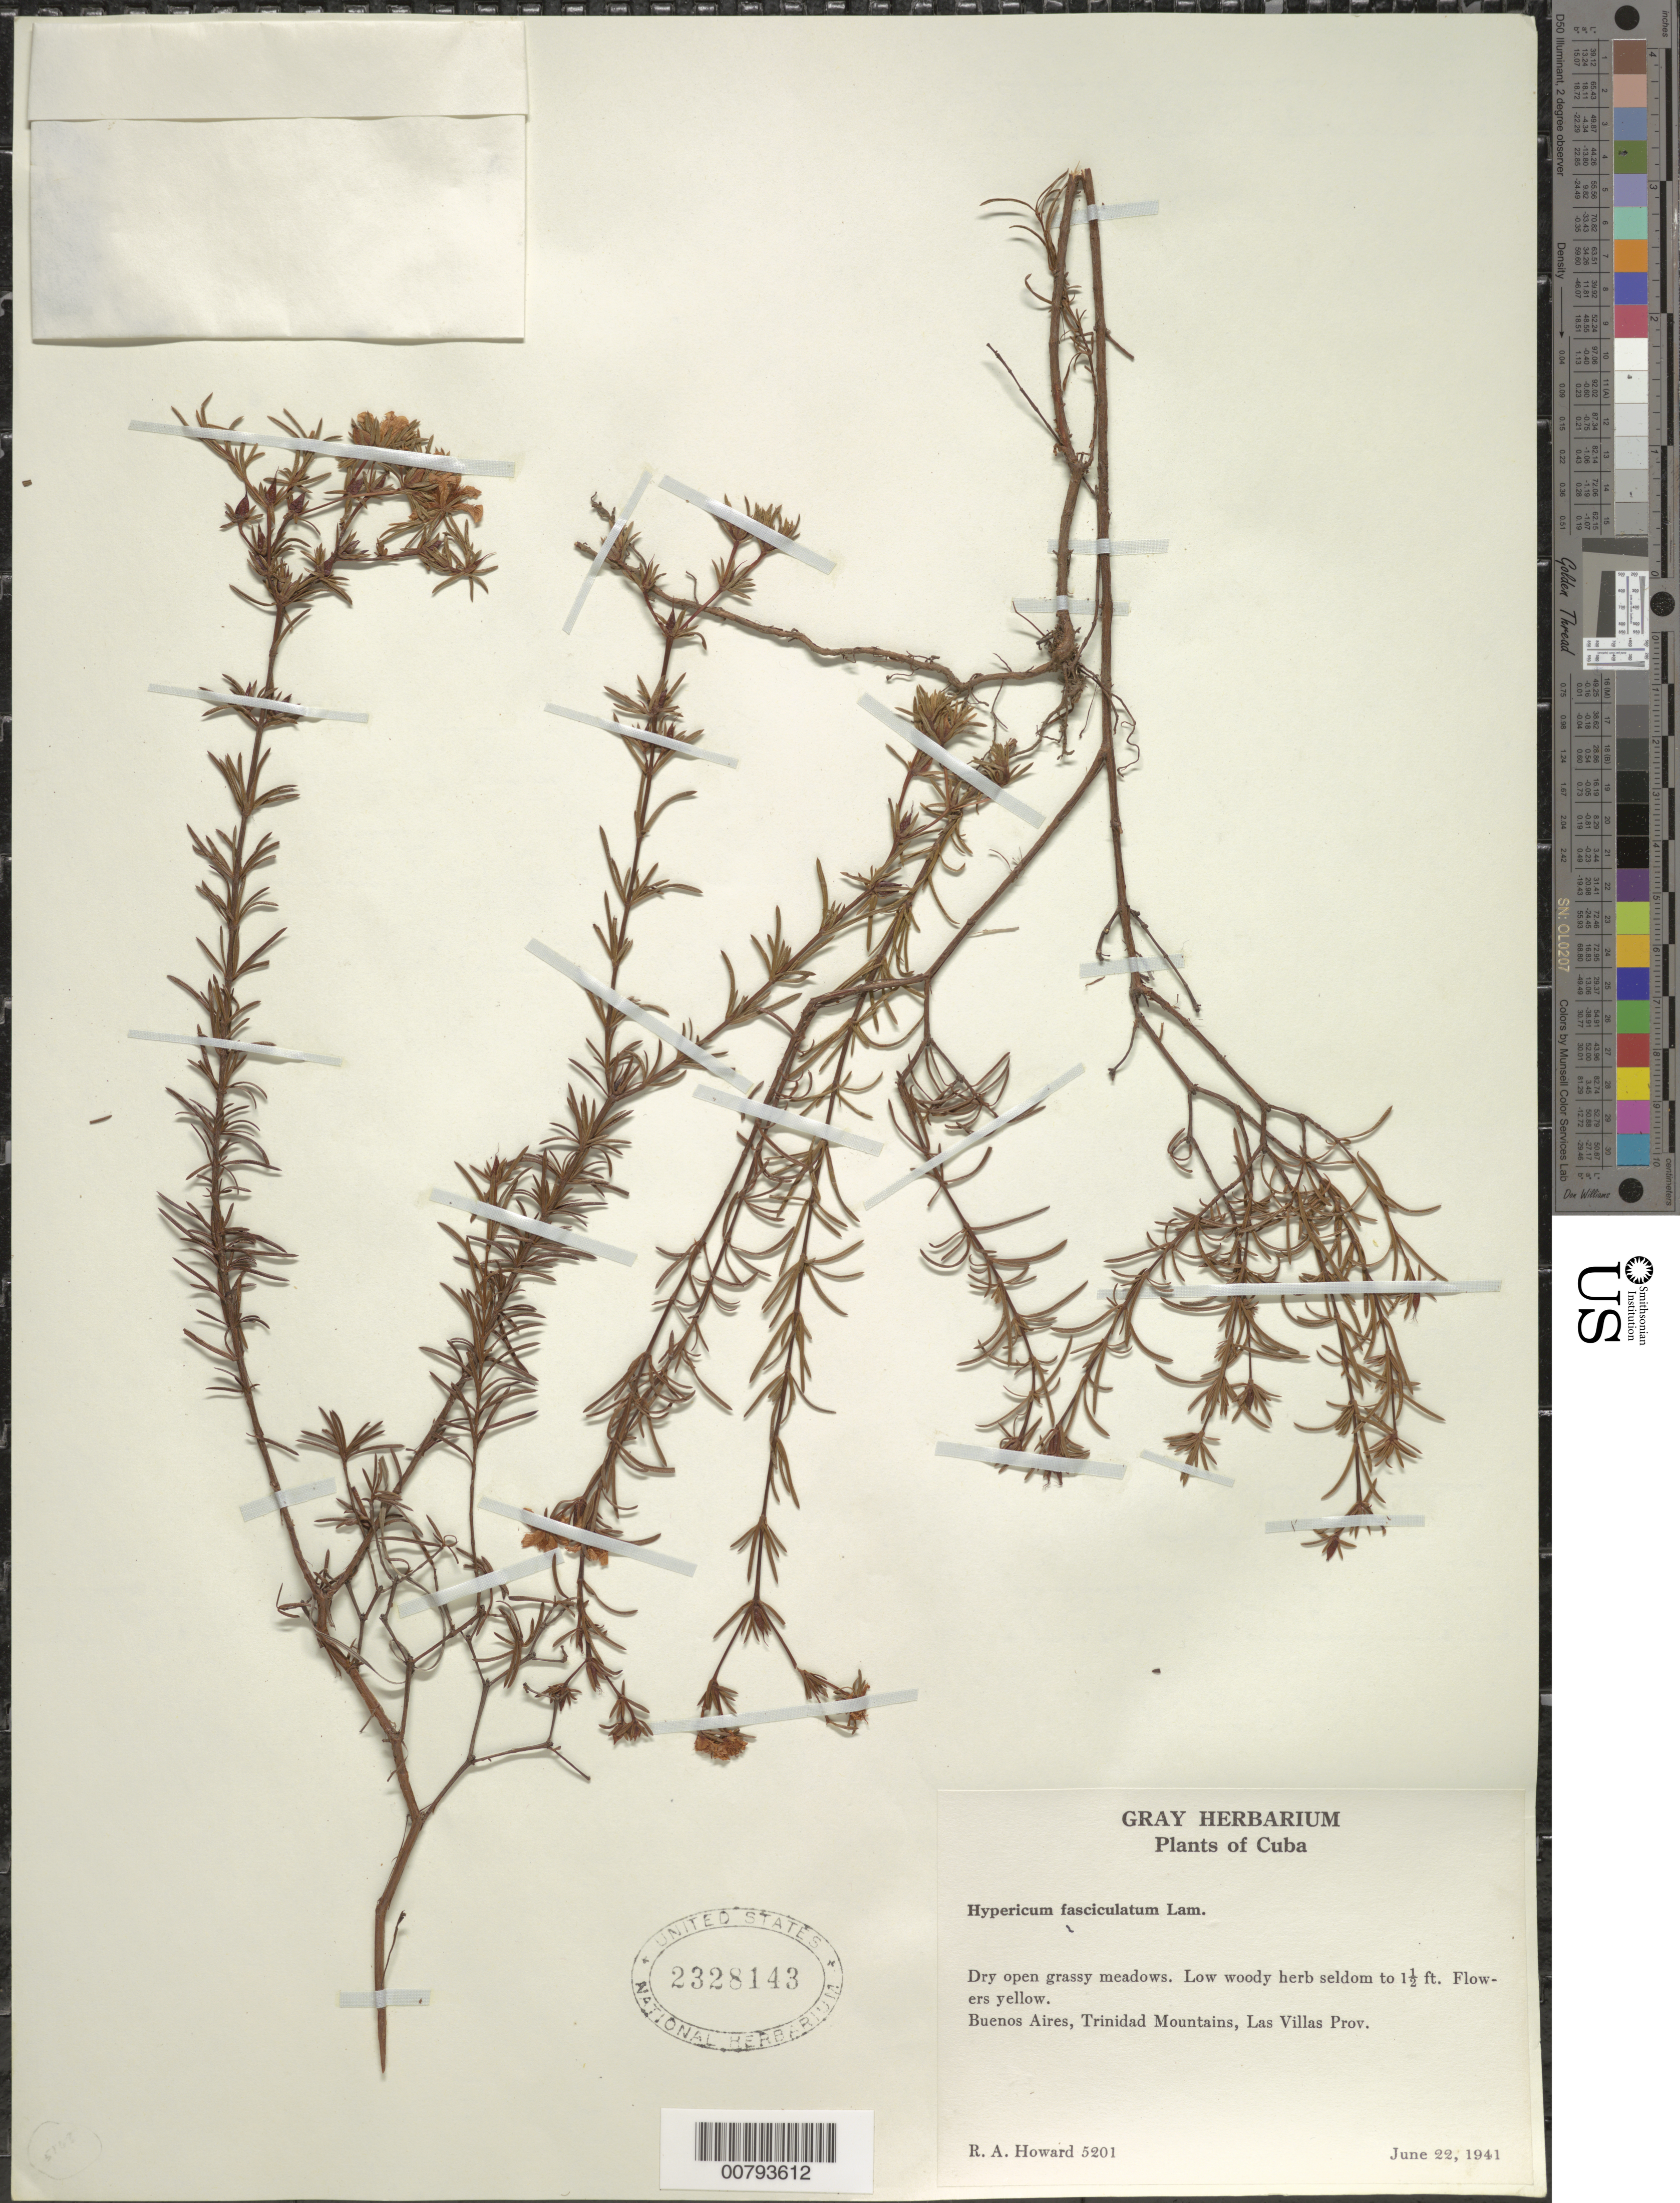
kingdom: Plantae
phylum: Tracheophyta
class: Magnoliopsida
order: Malpighiales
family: Hypericaceae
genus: Hypericum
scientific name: Hypericum fasciculatum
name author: Lam.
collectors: R. A. Howard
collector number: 5201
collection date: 1941-06-22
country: Cuba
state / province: Las Villas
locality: Buenos Aires, Trinidad Mountains.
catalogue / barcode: US 2328143